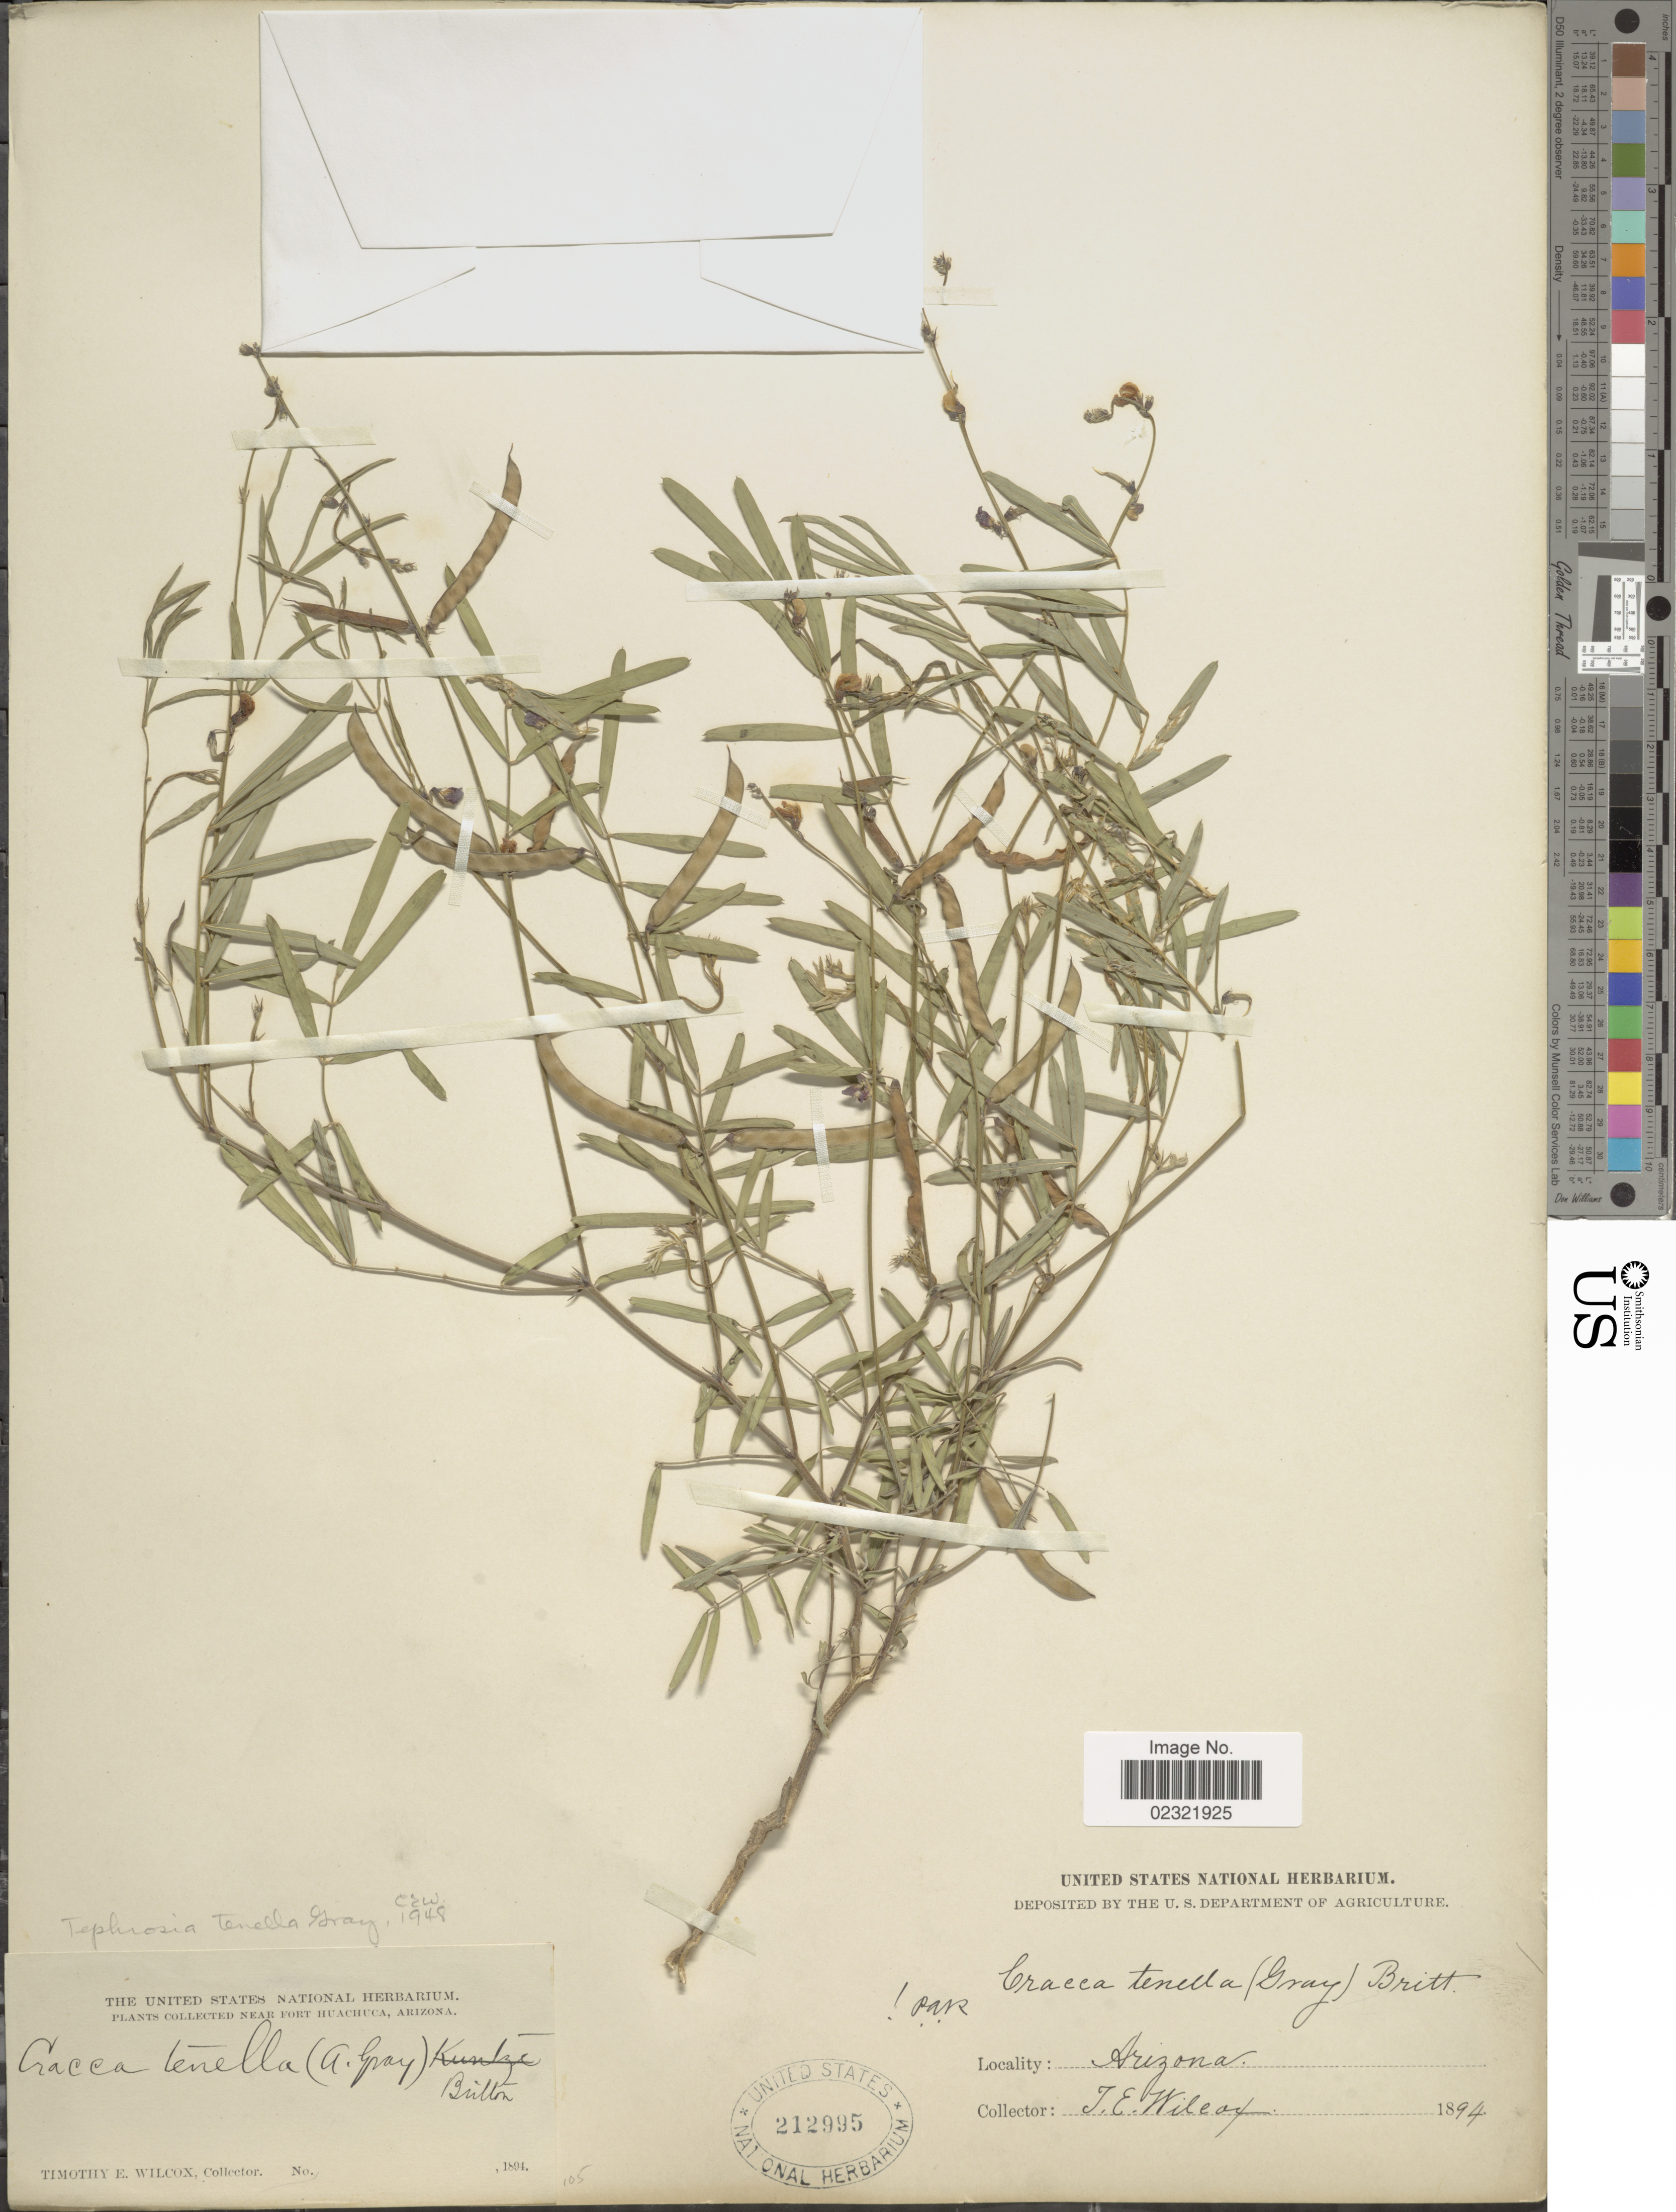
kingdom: Plantae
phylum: Tracheophyta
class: Magnoliopsida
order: Fabales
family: Fabaceae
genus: Tephrosia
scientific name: Tephrosia tenella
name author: A. Gray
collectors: T. E. Wilcox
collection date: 1894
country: United States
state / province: Arizona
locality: Near Fort Huachuca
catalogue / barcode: US 212995